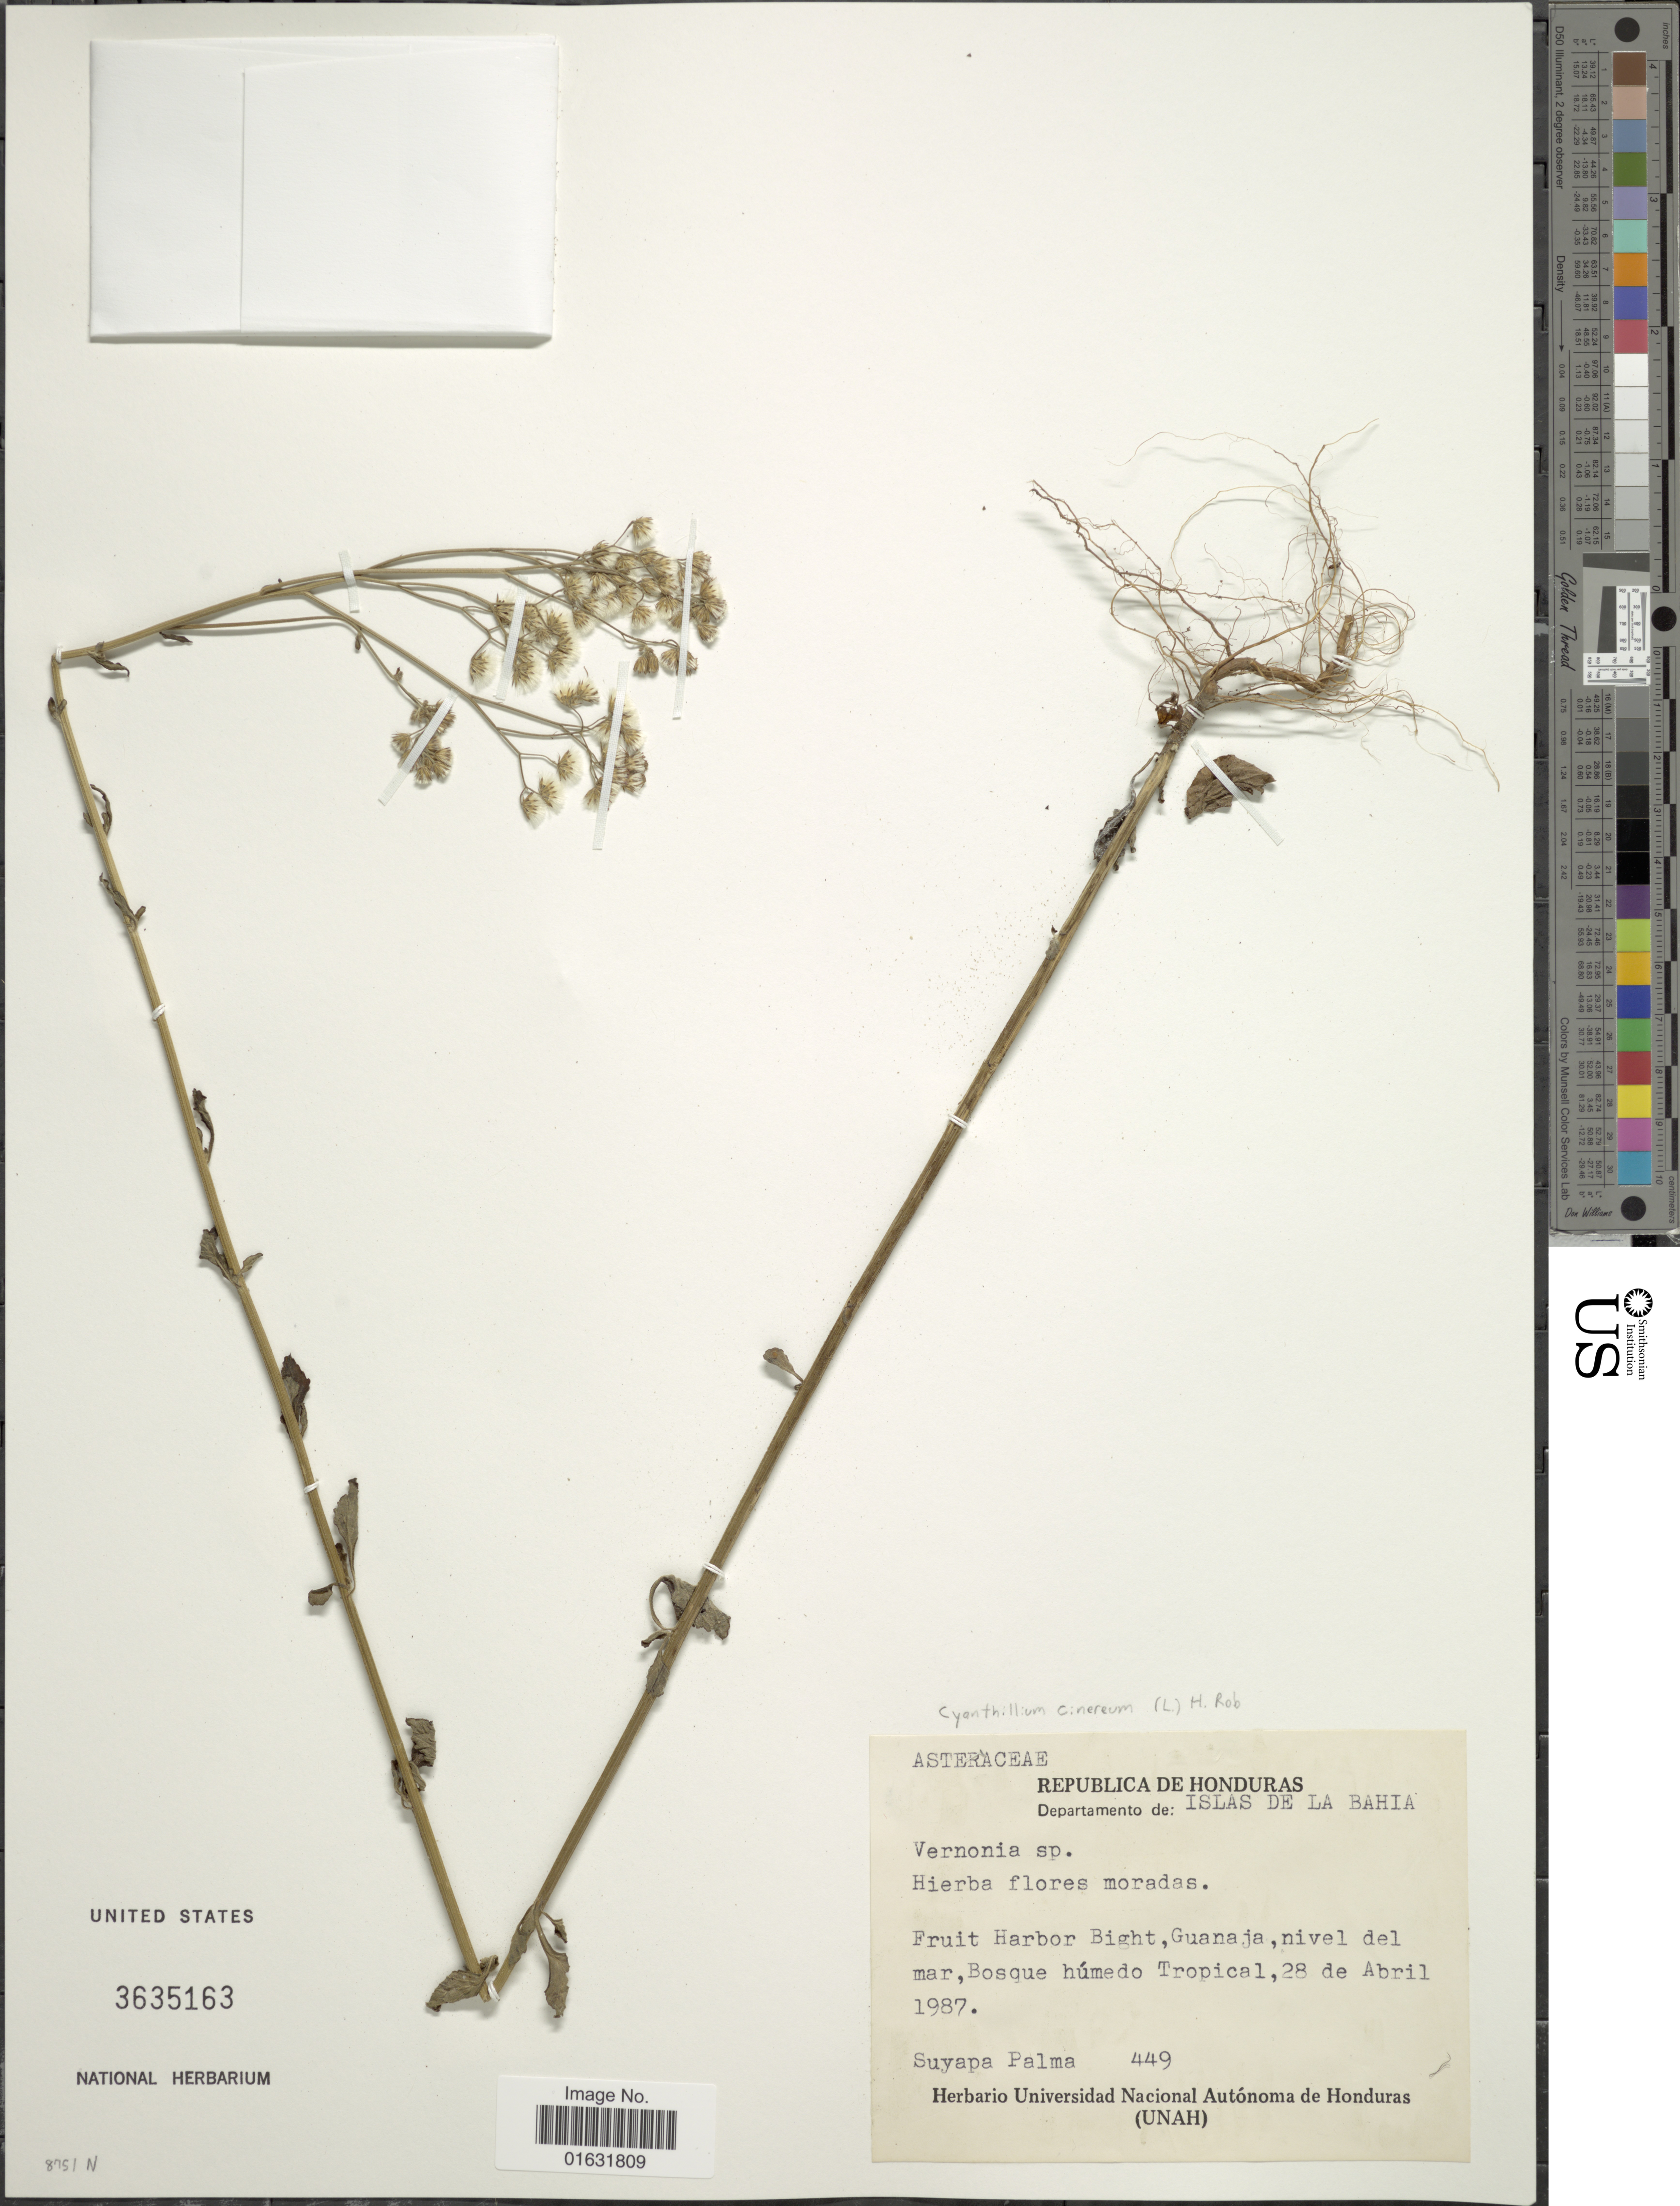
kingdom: Plantae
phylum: Tracheophyta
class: Magnoliopsida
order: Asterales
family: Asteraceae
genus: Cyanthillium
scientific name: Cyanthillium cinereum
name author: (L.) H. Rob.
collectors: S. Palma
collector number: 449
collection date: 1987-04-24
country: Honduras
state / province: Islas de la Bahía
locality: Departamento de : Islas de la Bahia, Fruit Harbout Bight, Guanaja, nivel del mar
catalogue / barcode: US 3635163